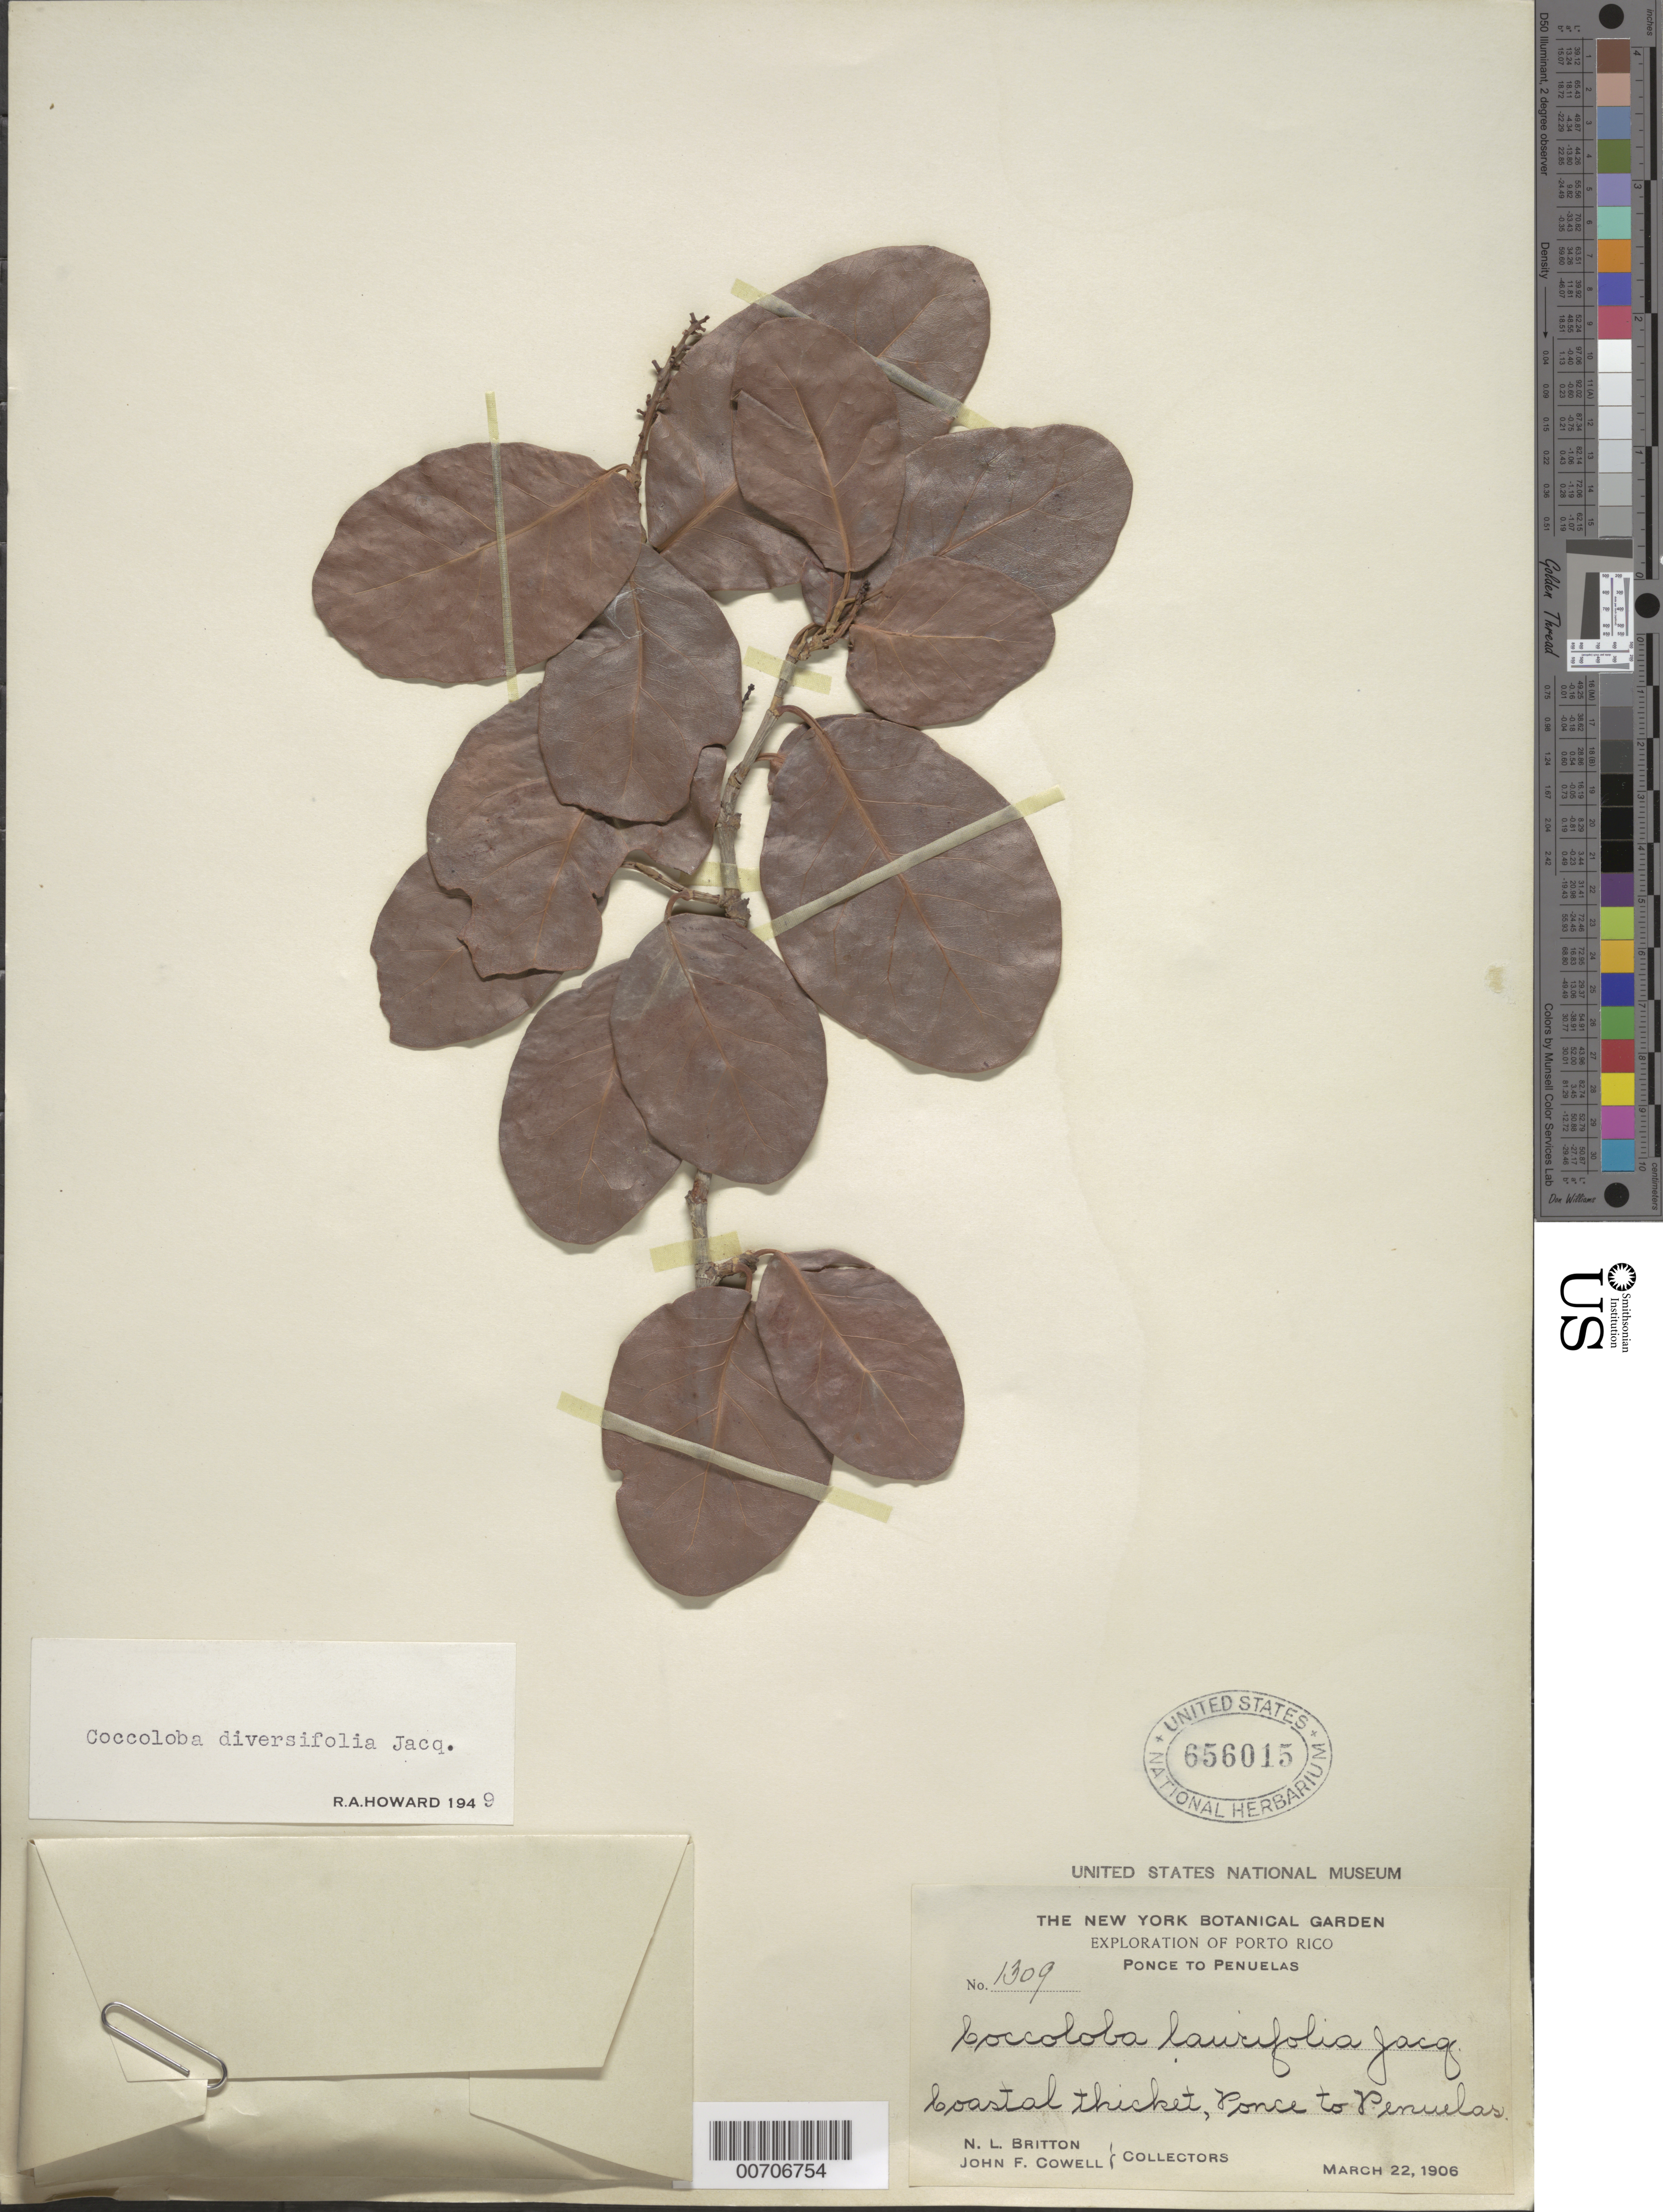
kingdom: Plantae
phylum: Tracheophyta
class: Magnoliopsida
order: Caryophyllales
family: Polygonaceae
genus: Coccoloba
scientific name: Coccoloba diversifolia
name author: Jacq.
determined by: Howard, R. A.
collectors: N. Britton & J. F. Cowell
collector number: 1309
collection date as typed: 22 Mar 1906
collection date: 1906-03-22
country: Puerto Rico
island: Greater Antilles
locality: Ponce to Penuelas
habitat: Coastal thicket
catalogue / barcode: US 656015